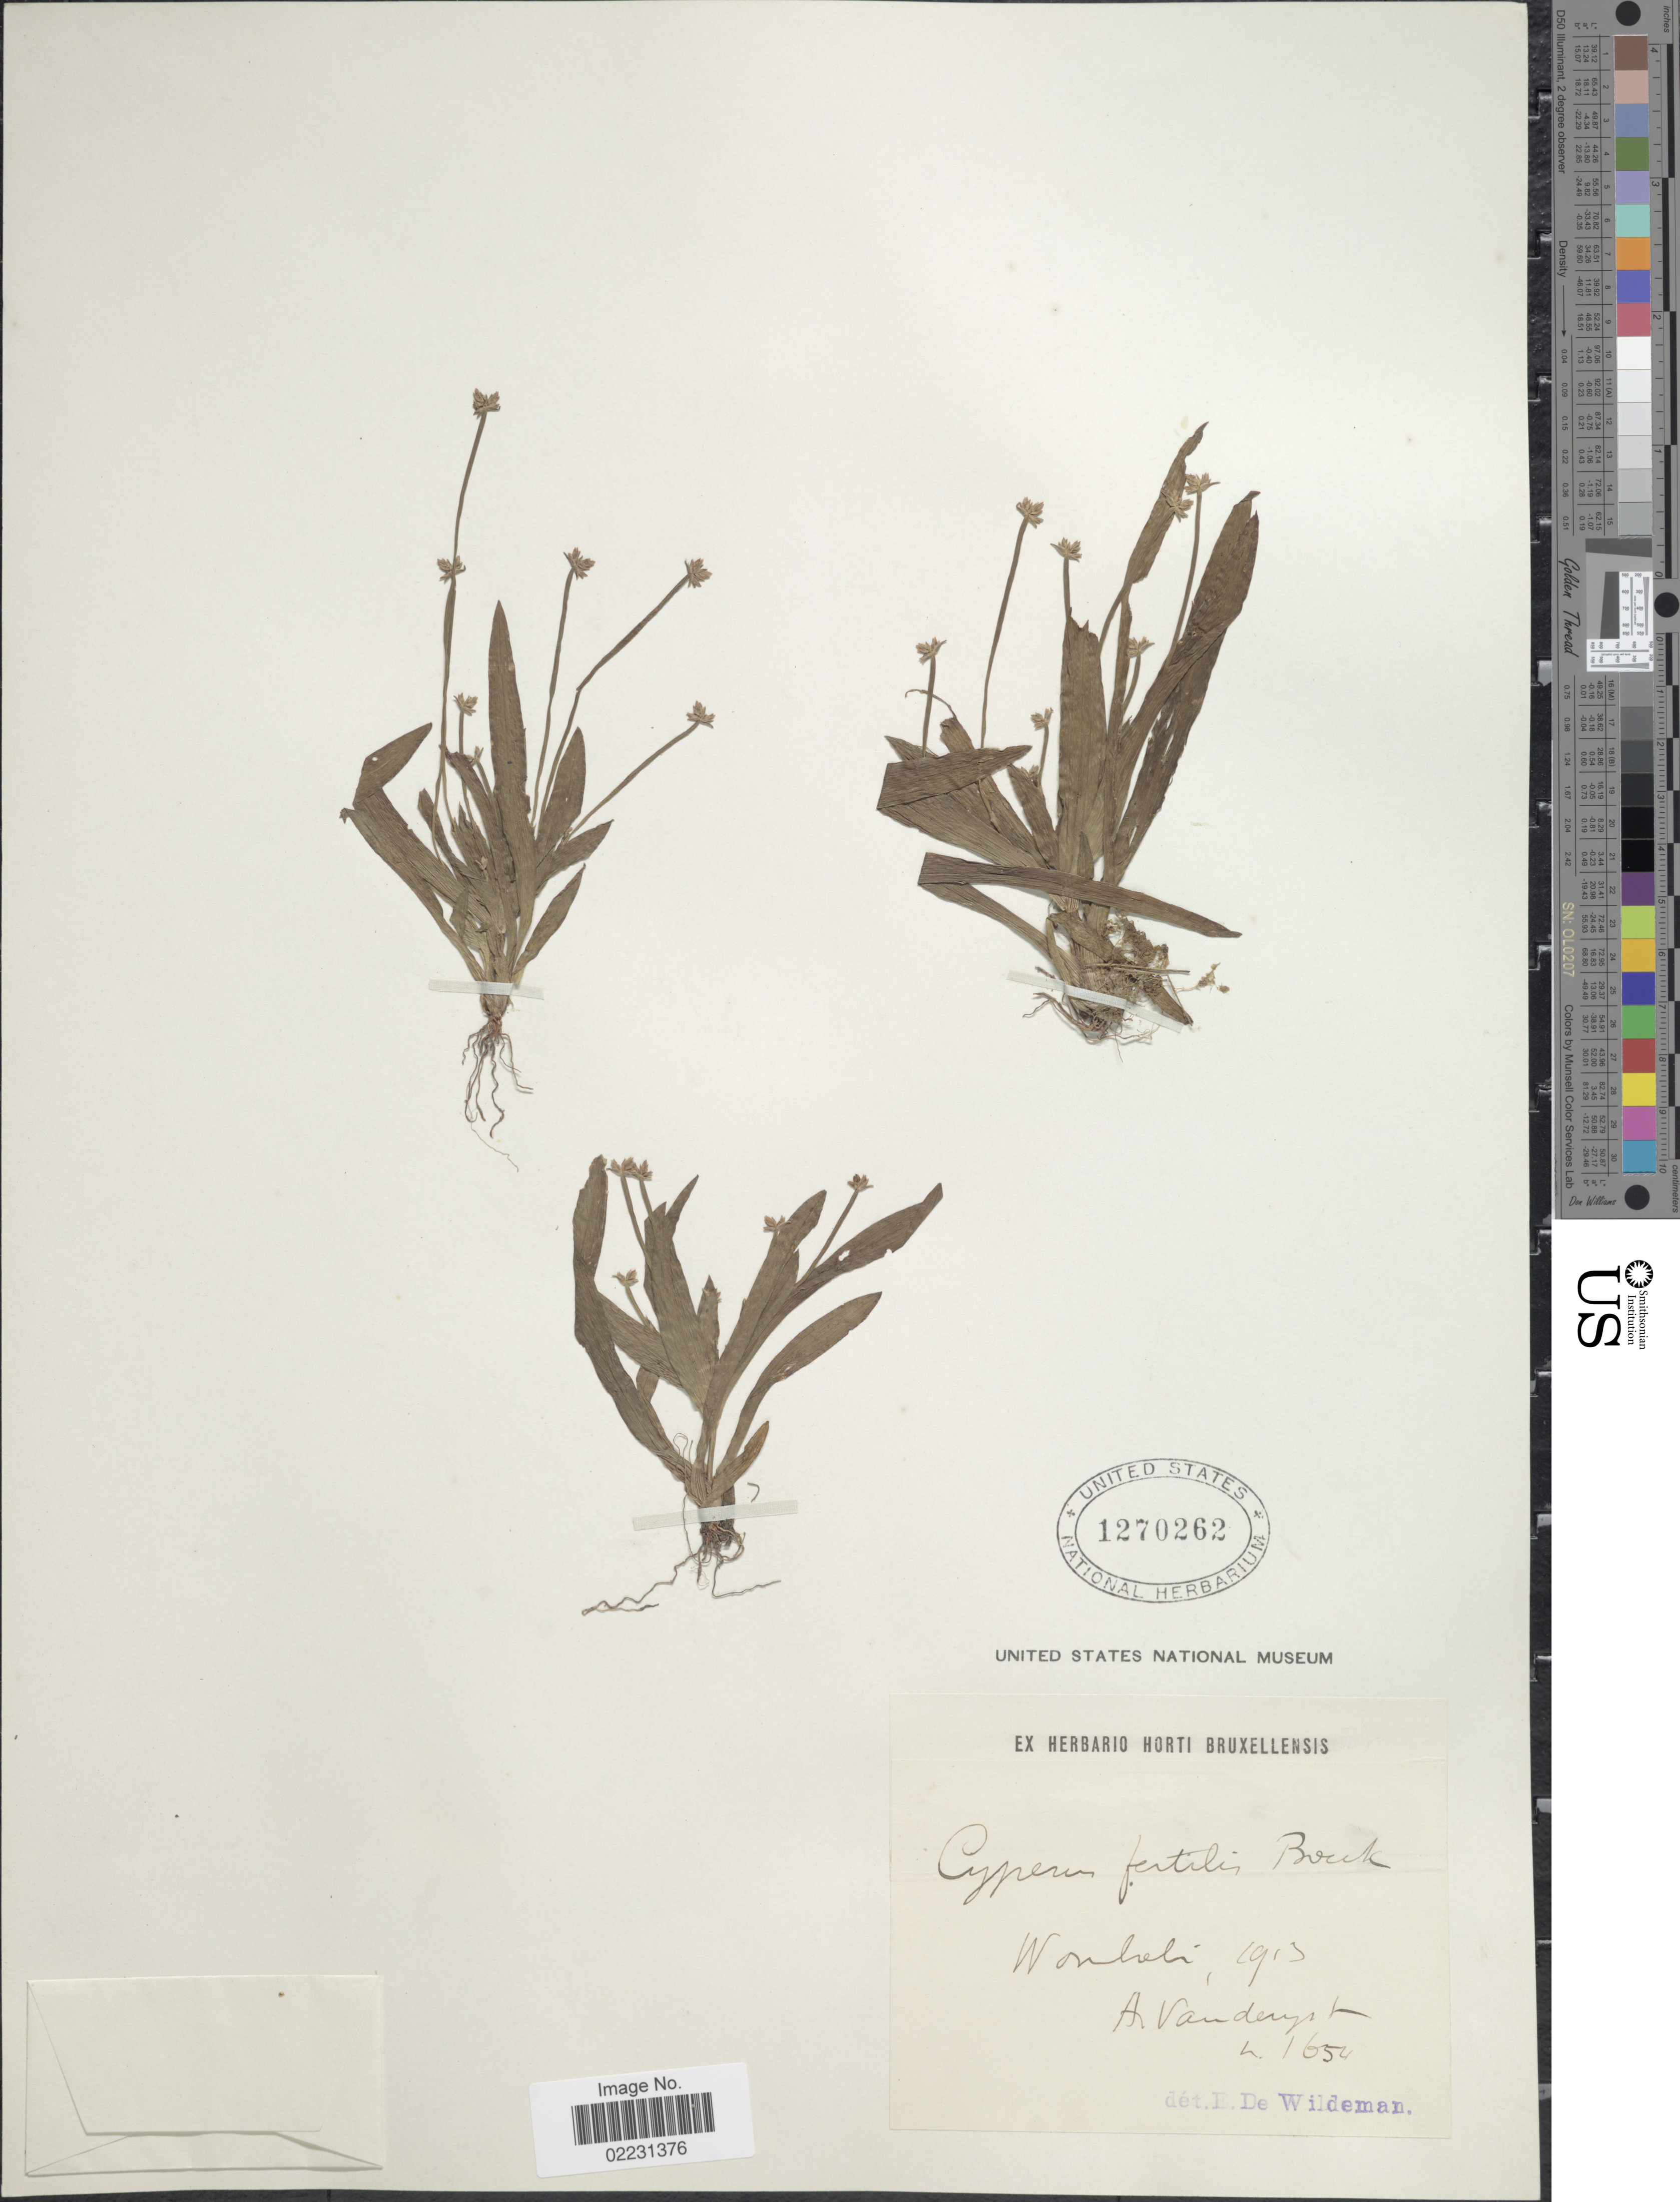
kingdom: Plantae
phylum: Tracheophyta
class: Liliopsida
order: Poales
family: Cyperaceae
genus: Cyperus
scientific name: Cyperus fertilis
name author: Boeckeler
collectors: H. Vanderyst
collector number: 1654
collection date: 1915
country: Congo, Democratic Republic of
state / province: Mai Ndombe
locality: Wombali.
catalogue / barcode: US 1270262